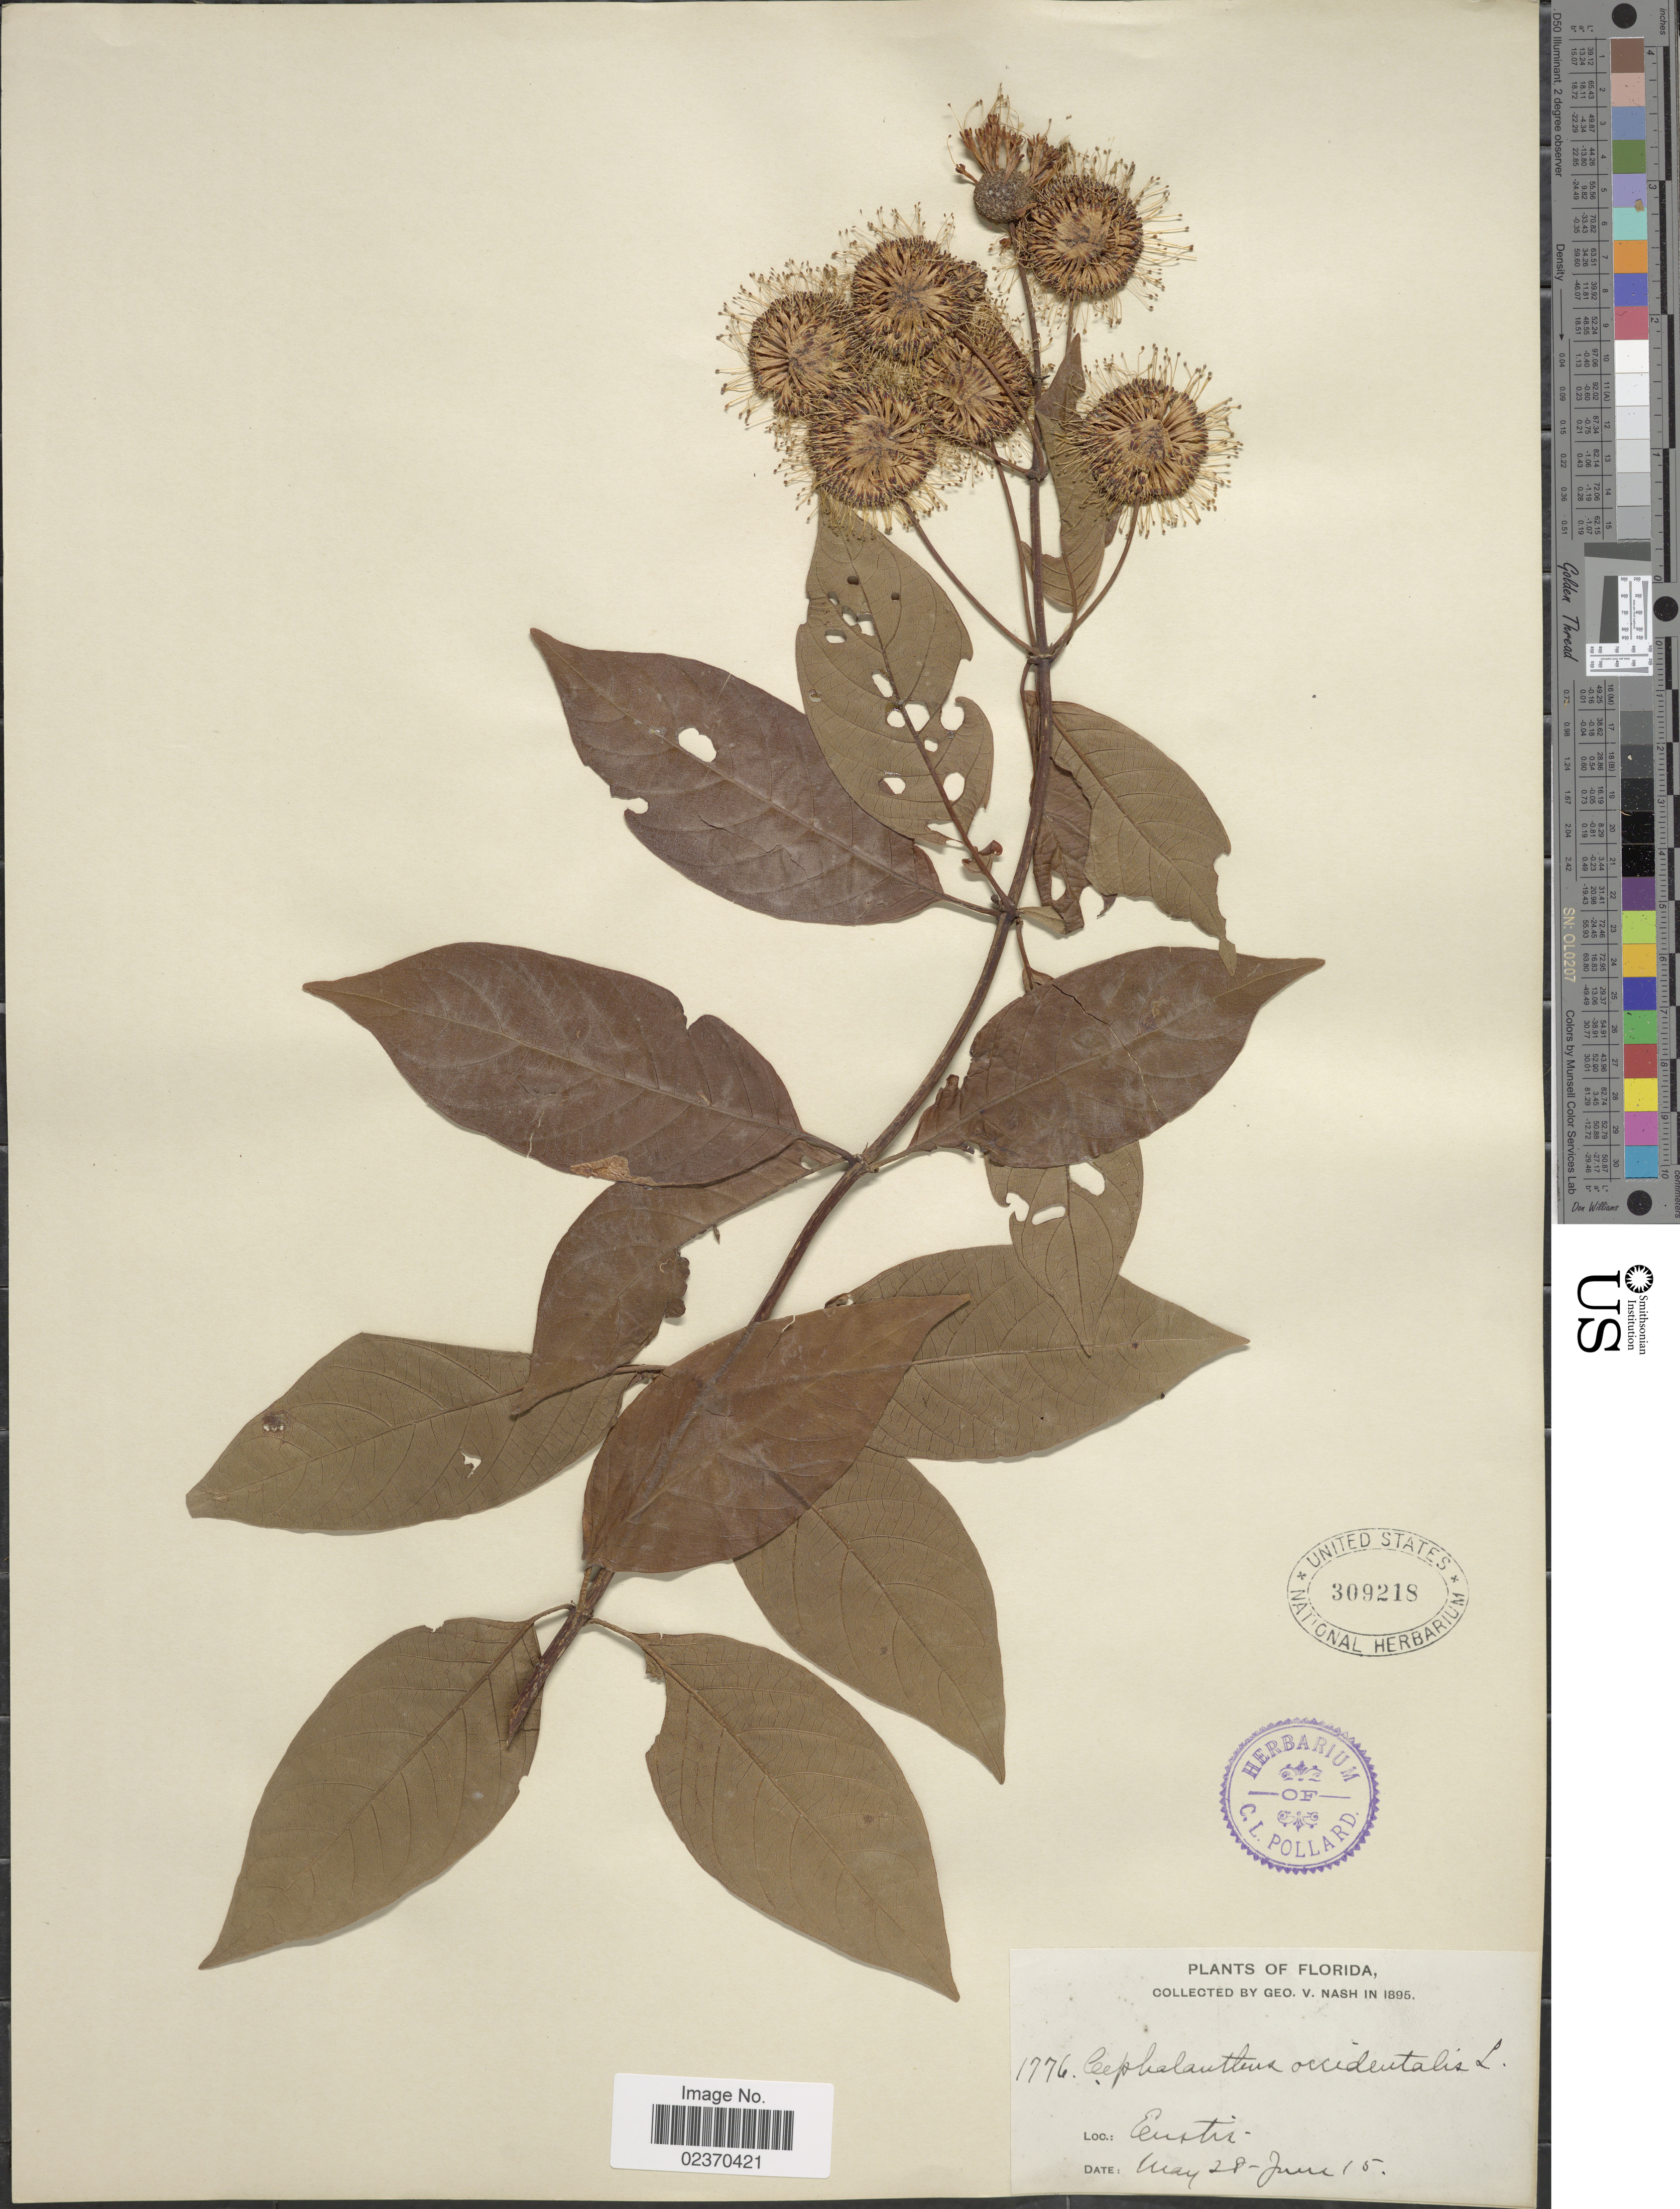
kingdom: Plantae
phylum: Tracheophyta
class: Magnoliopsida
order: Gentianales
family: Rubiaceae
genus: Cephalanthus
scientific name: Cephalanthus occidentalis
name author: L.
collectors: G. V. Nash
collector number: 1776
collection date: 1895-05-28/1895-06-15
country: United States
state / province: Florida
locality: Eustis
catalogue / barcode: US 309218